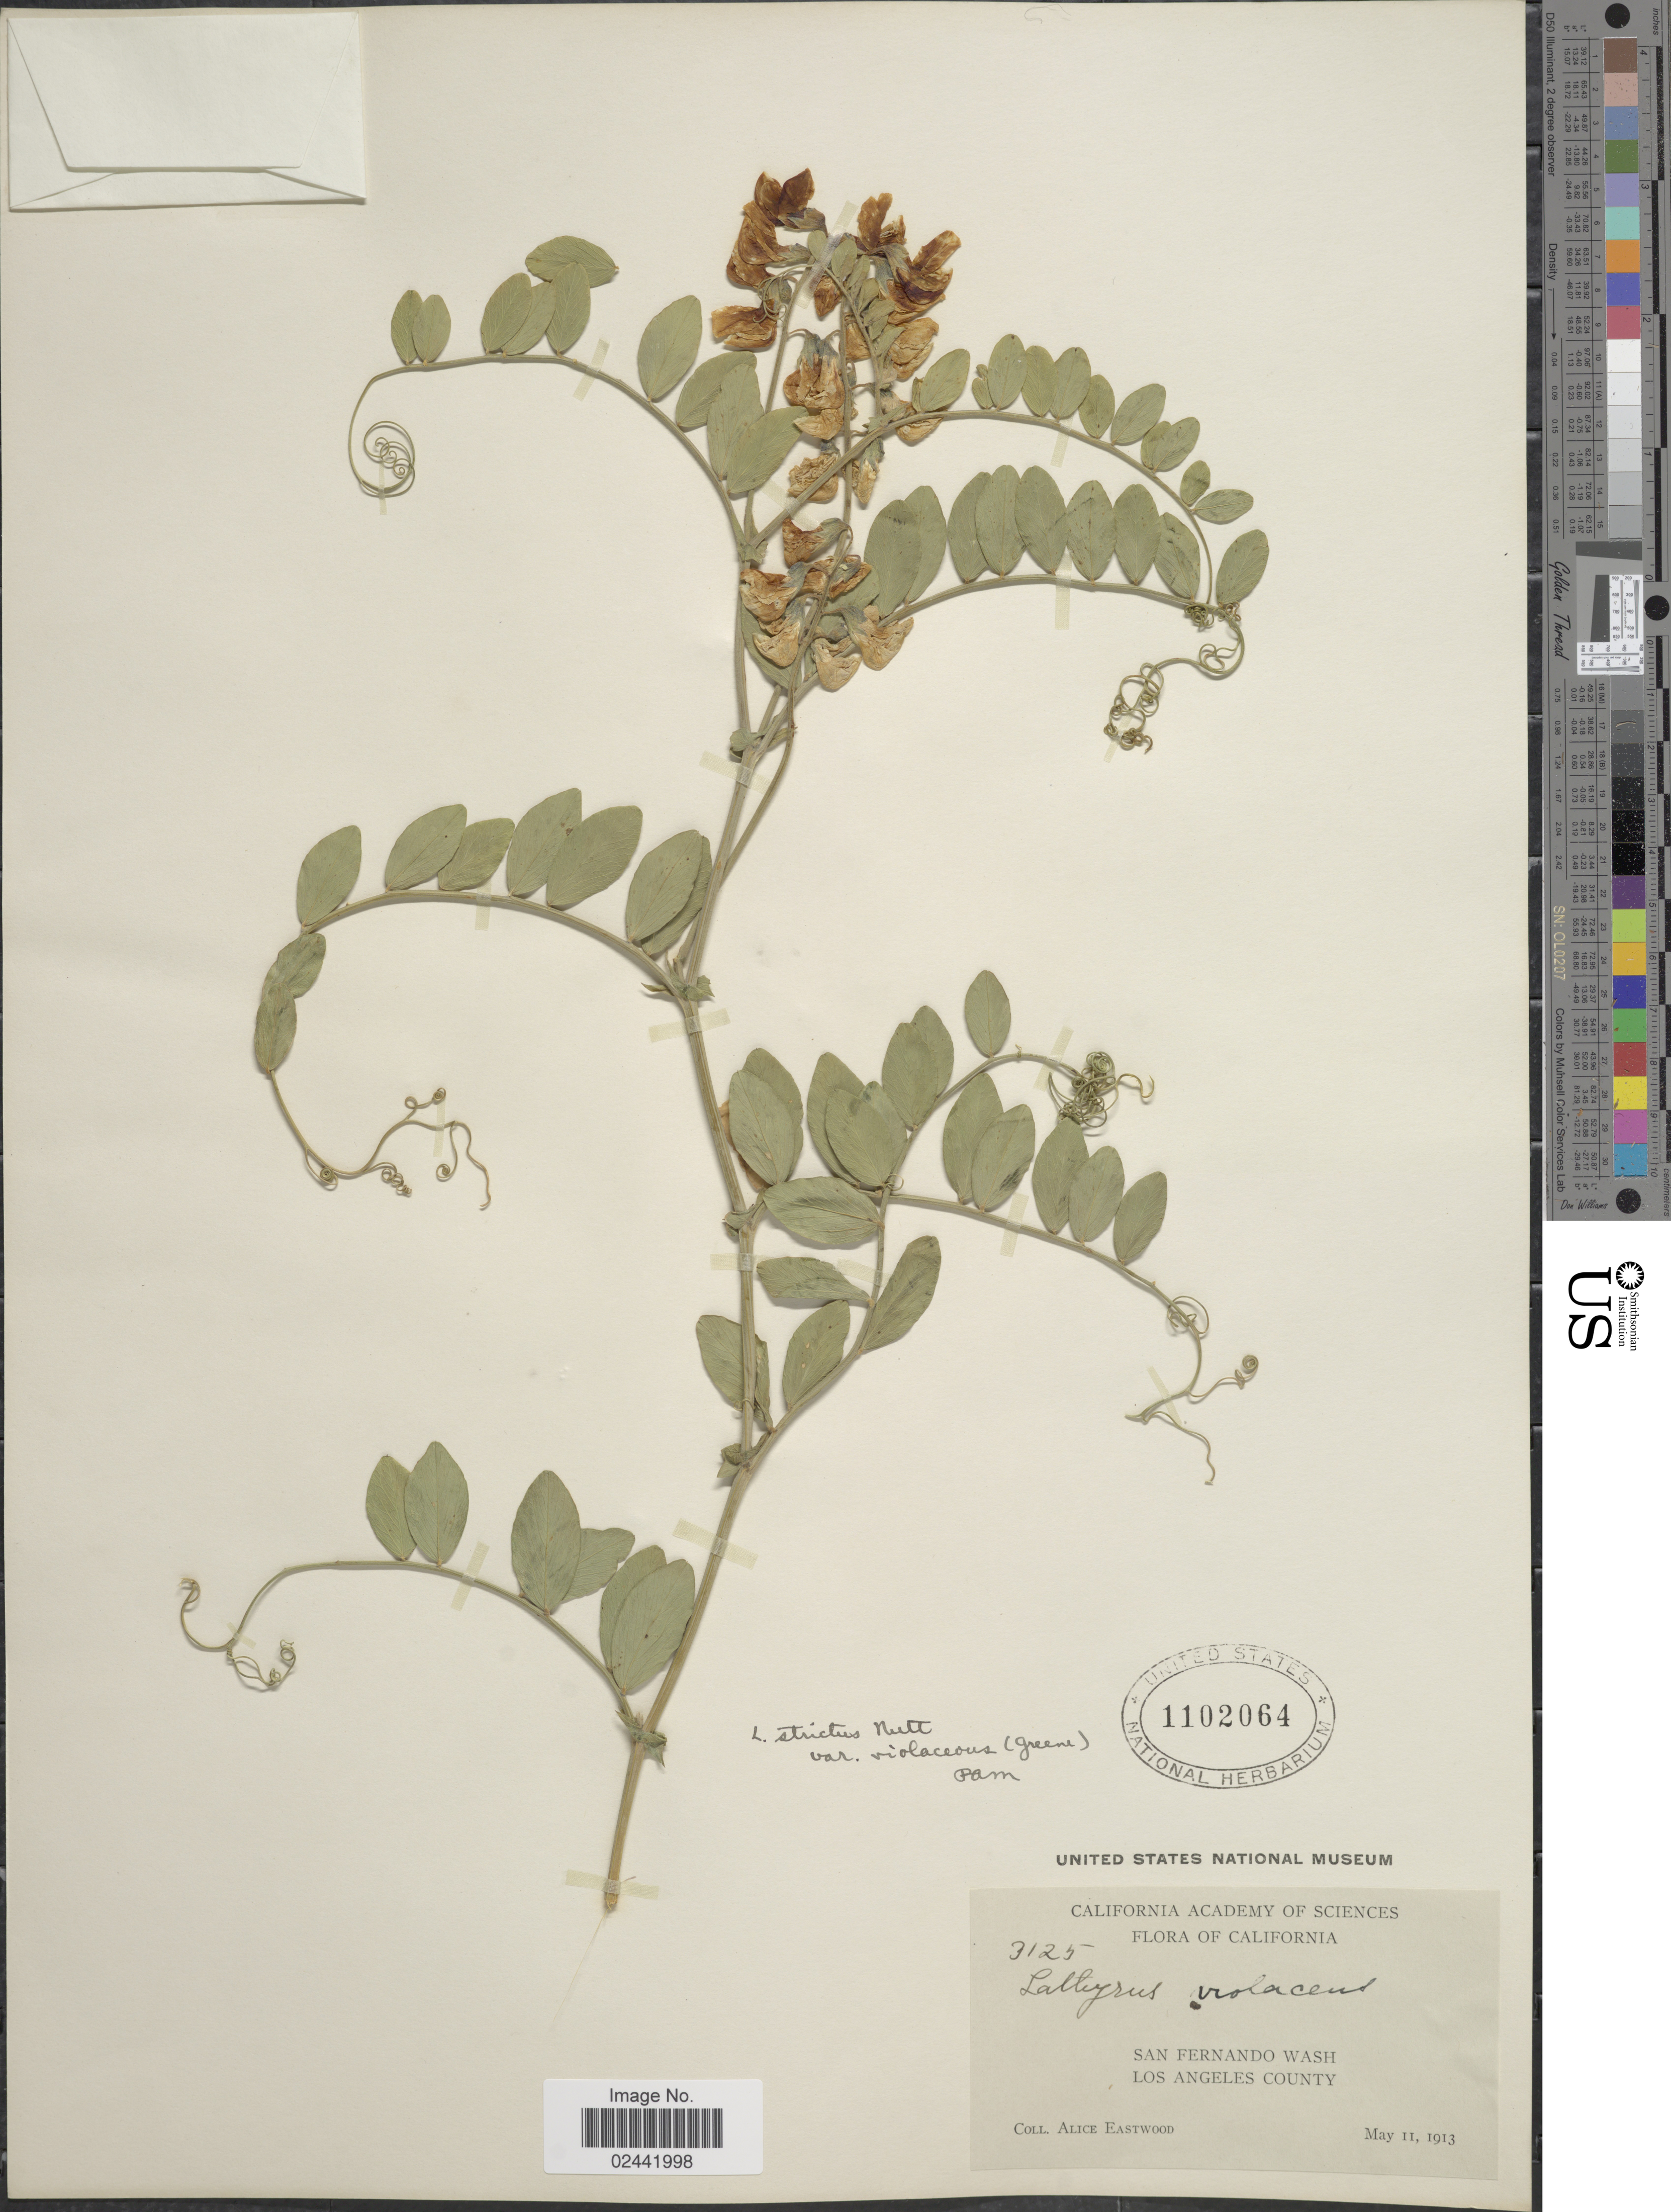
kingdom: Plantae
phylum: Tracheophyta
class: Magnoliopsida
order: Fabales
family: Fabaceae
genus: Lathyrus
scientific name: Lathyrus violaceus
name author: Greene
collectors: A. Eastwood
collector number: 3125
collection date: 1913-05-11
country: United States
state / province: California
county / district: Los Angeles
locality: San Fernando Wash. Los Angeles County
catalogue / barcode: US 1102064